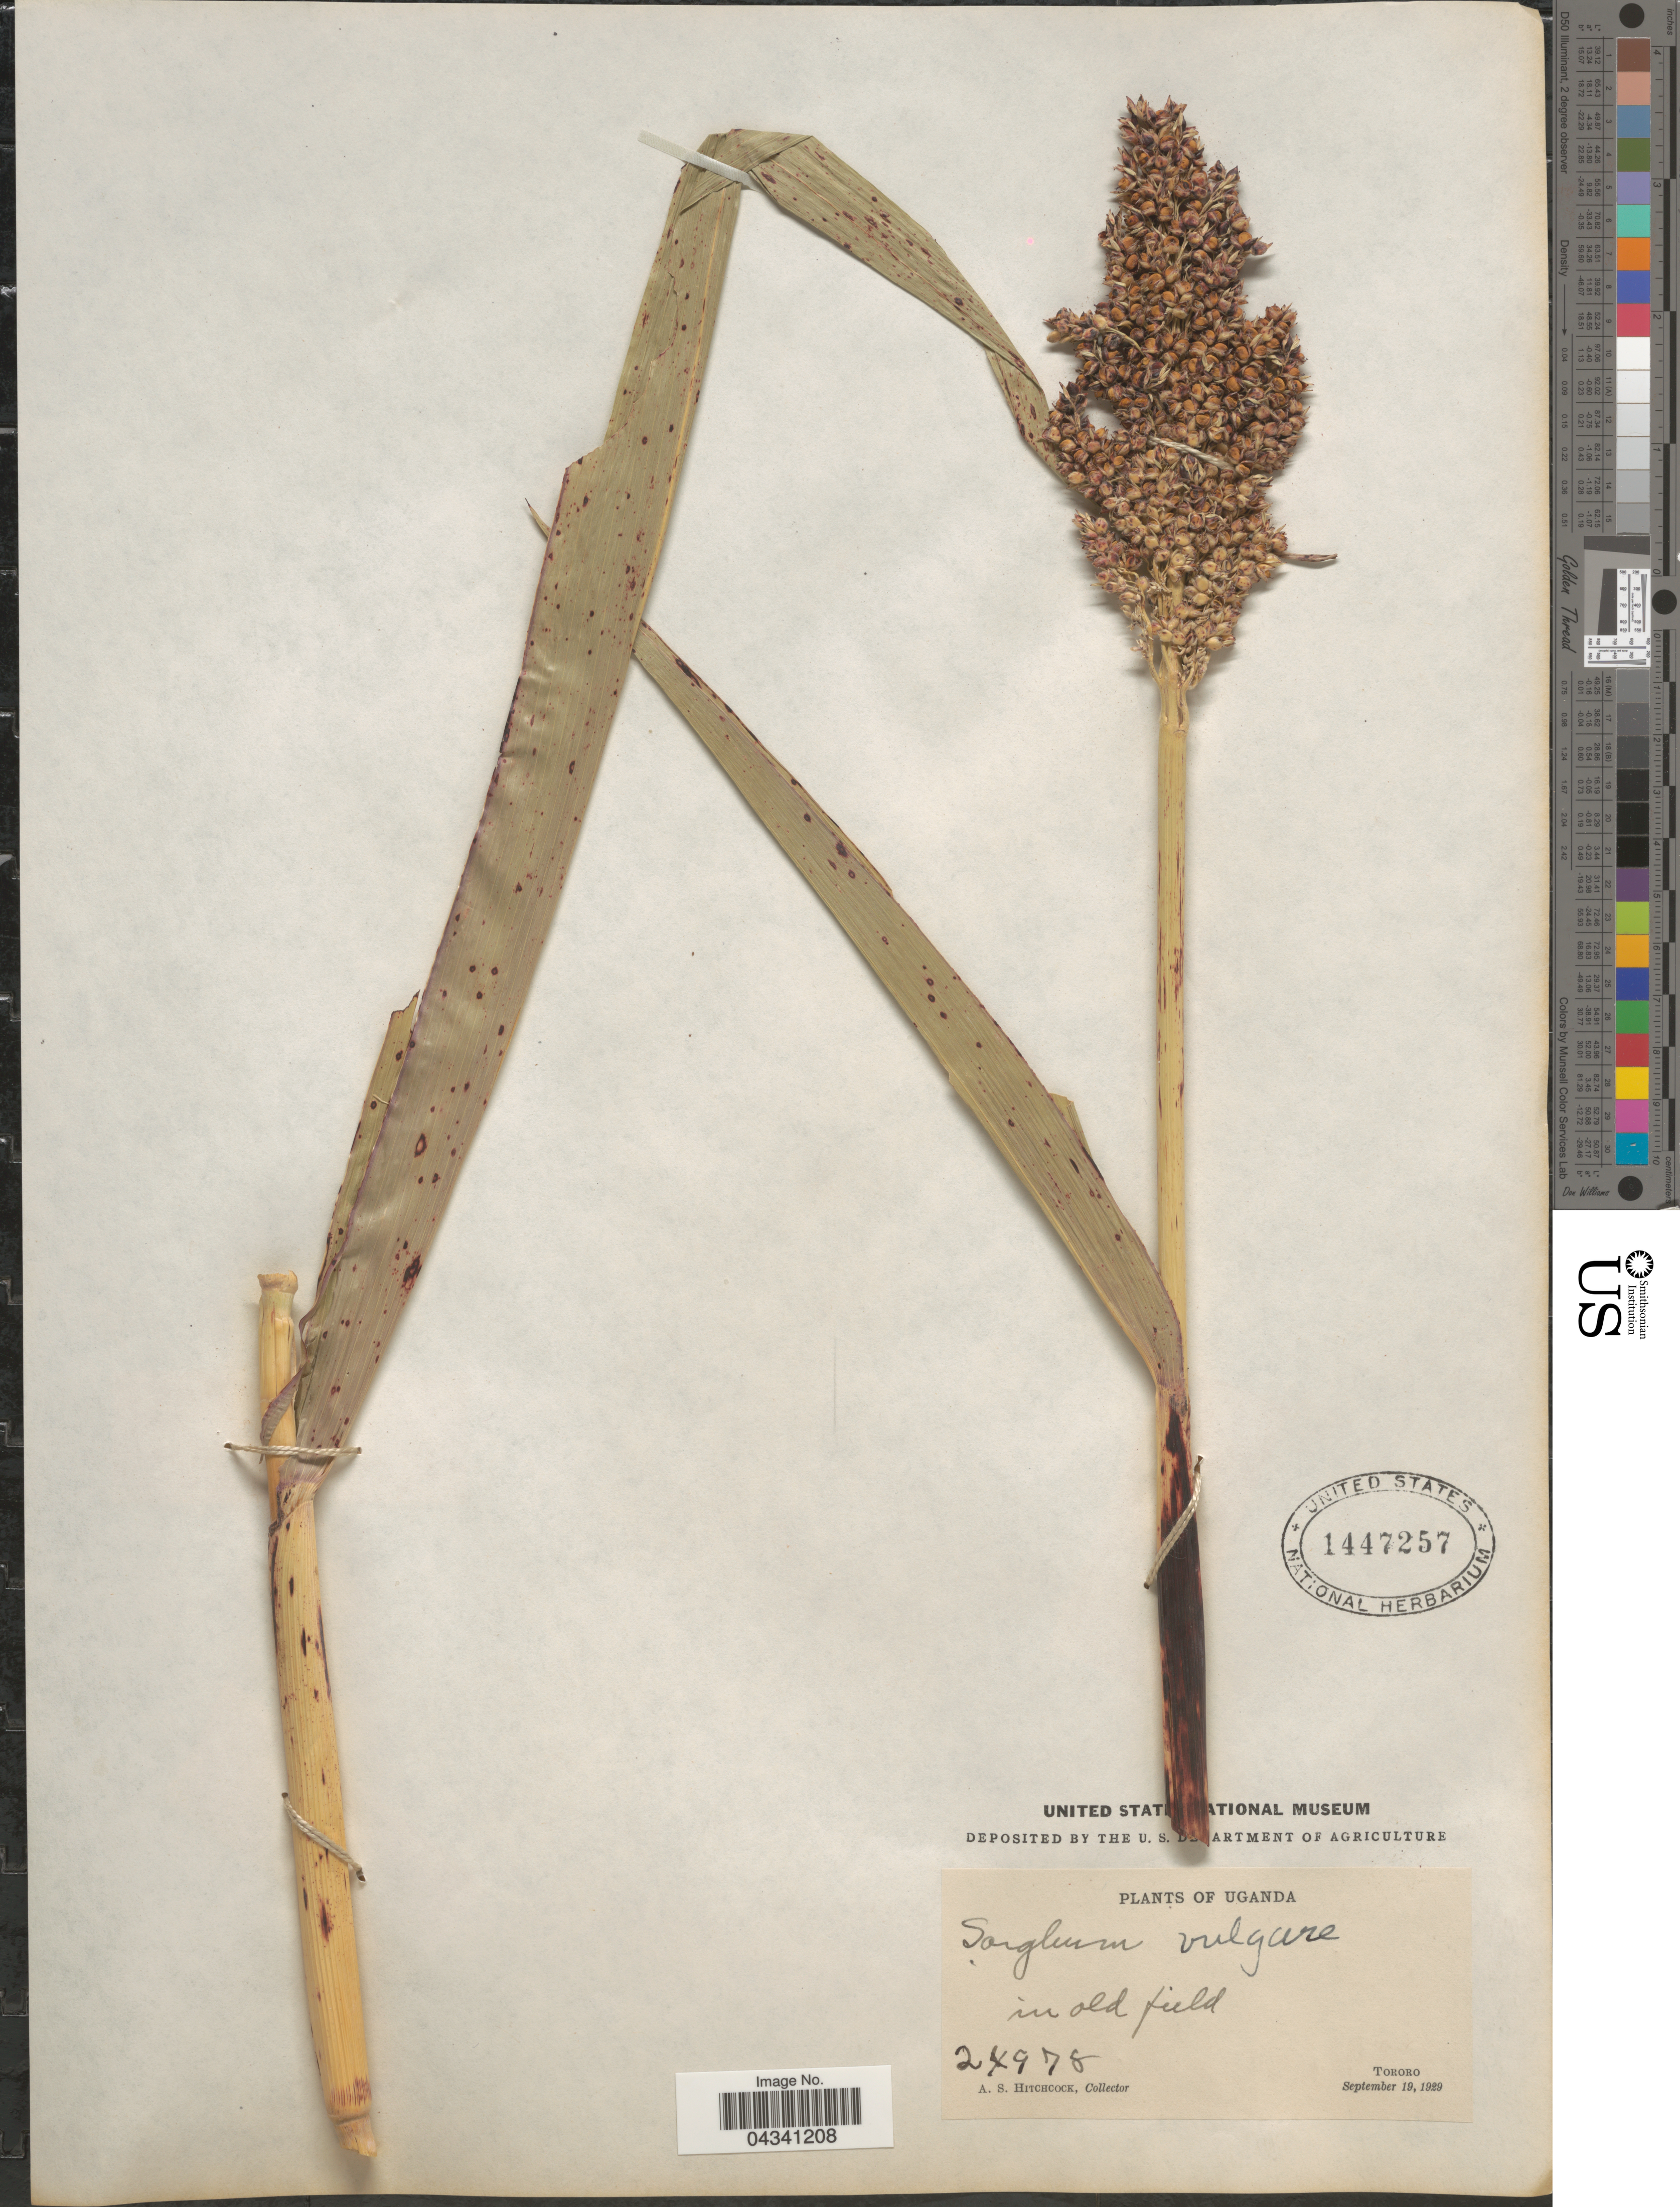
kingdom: Plantae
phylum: Tracheophyta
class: Liliopsida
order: Poales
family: Poaceae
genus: Sorghum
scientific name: Sorghum sp.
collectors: A. S. Hitchcock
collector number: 24978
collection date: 1929-09-19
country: Uganda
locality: In old field. Tororo.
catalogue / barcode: US 1447257